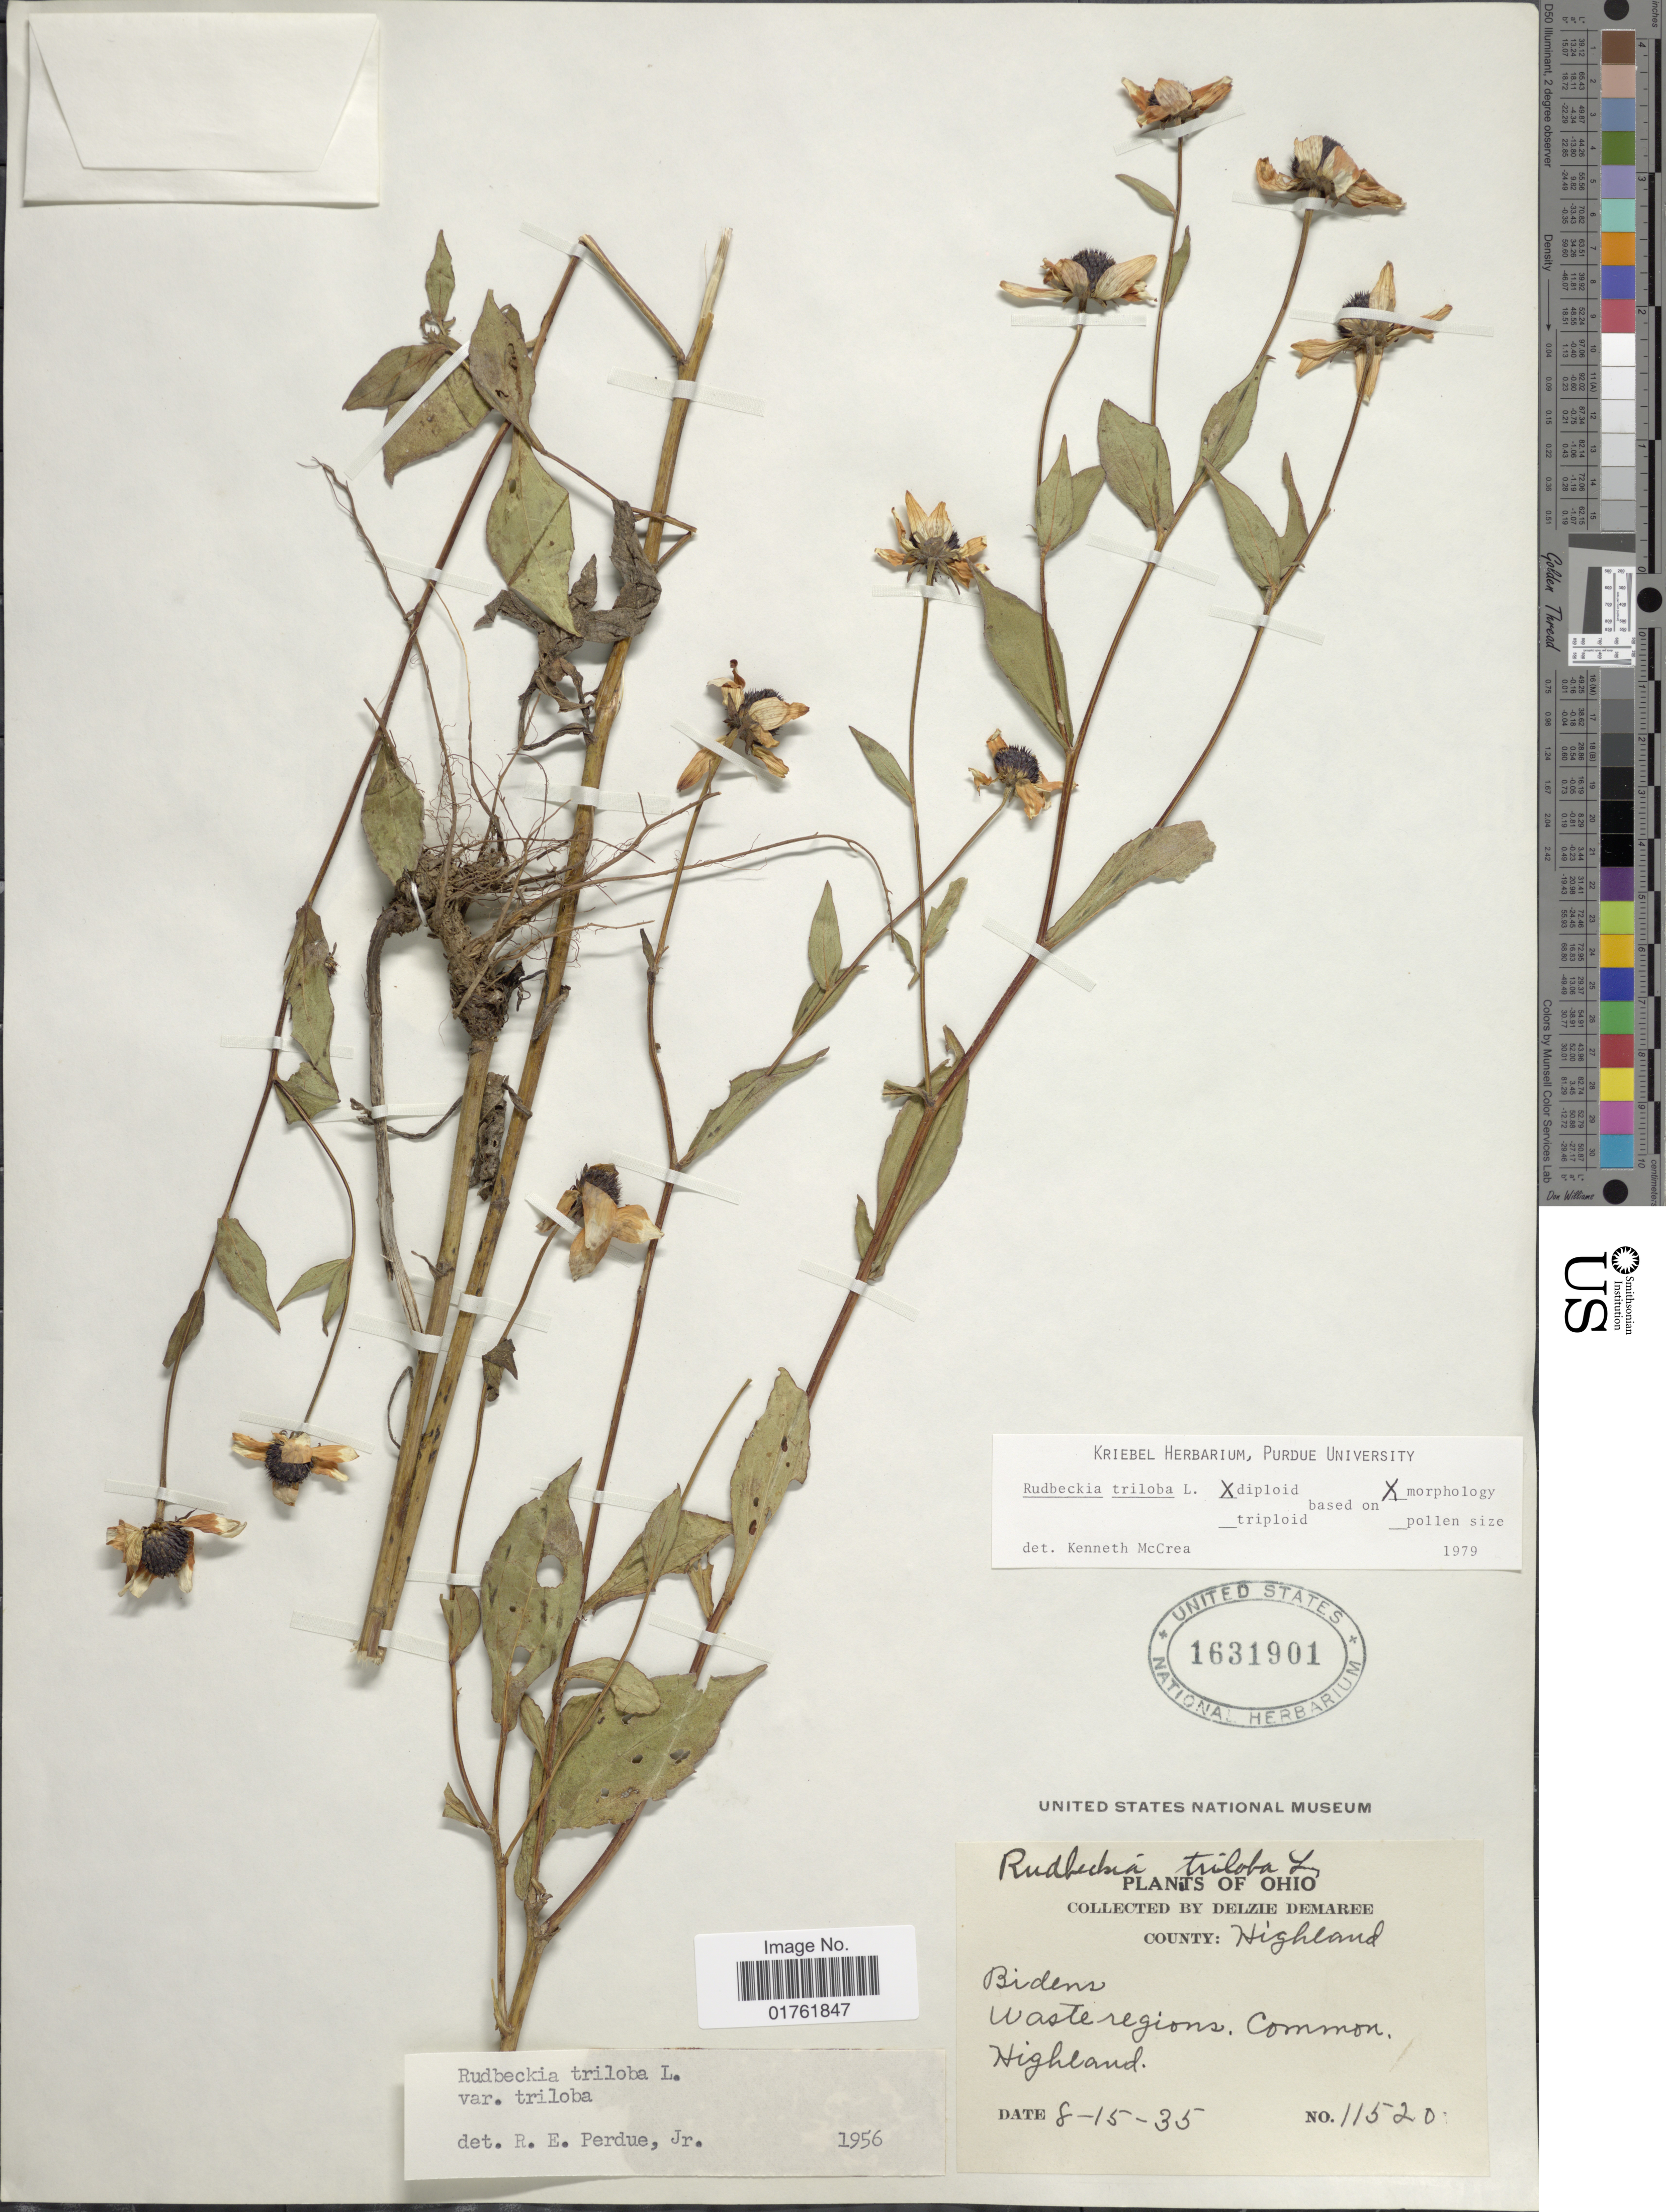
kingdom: Plantae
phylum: Tracheophyta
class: Magnoliopsida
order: Asterales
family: Asteraceae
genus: Rudbeckia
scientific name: Rudbeckia triloba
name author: L.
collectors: D. Demaree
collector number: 11520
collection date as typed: Transcribed d/m/y: 15/8/35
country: United States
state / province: Ohio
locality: Waste regions, Common Highlands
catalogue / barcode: US 1631901